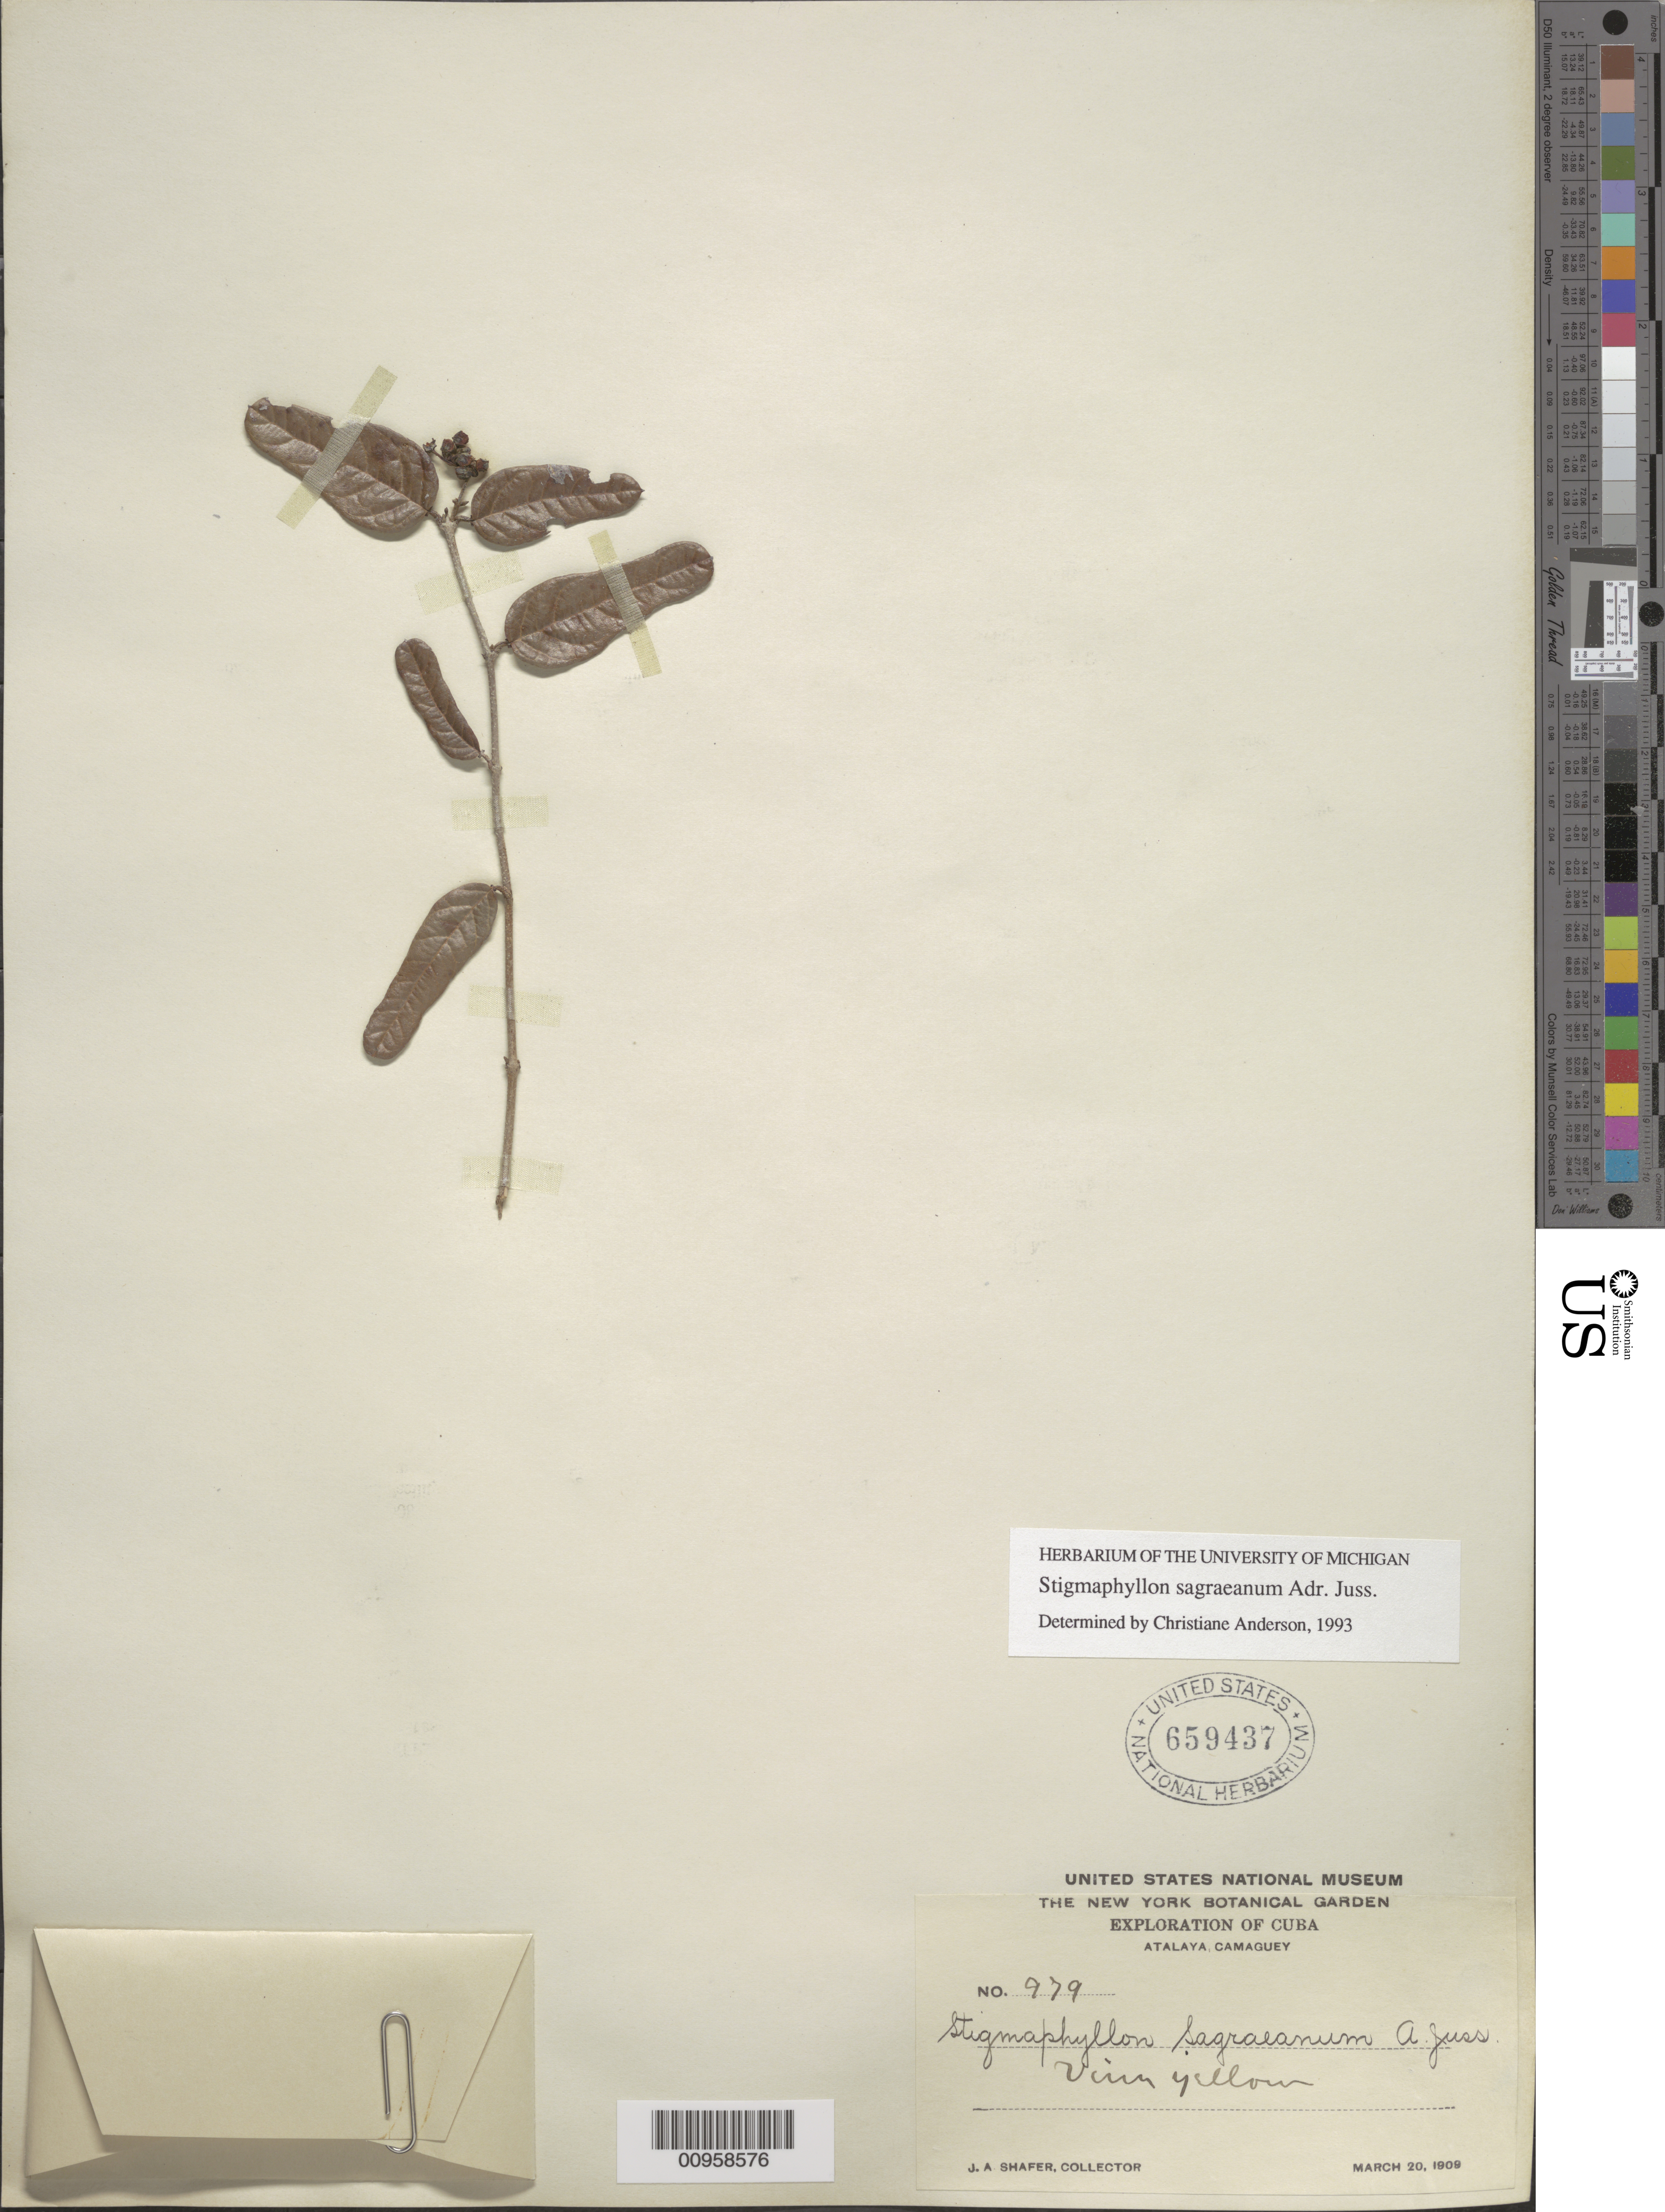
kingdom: Plantae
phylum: Tracheophyta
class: Magnoliopsida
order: Malpighiales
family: Malpighiaceae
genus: Stigmaphyllon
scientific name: Stigmaphyllon sagraeanum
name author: Juss.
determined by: Anderson, C.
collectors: J. A. Shafer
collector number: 979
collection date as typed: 20 Mar 1909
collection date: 1909-03-20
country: Cuba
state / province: Camagüey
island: Cuba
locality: Atalaya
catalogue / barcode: US 659437